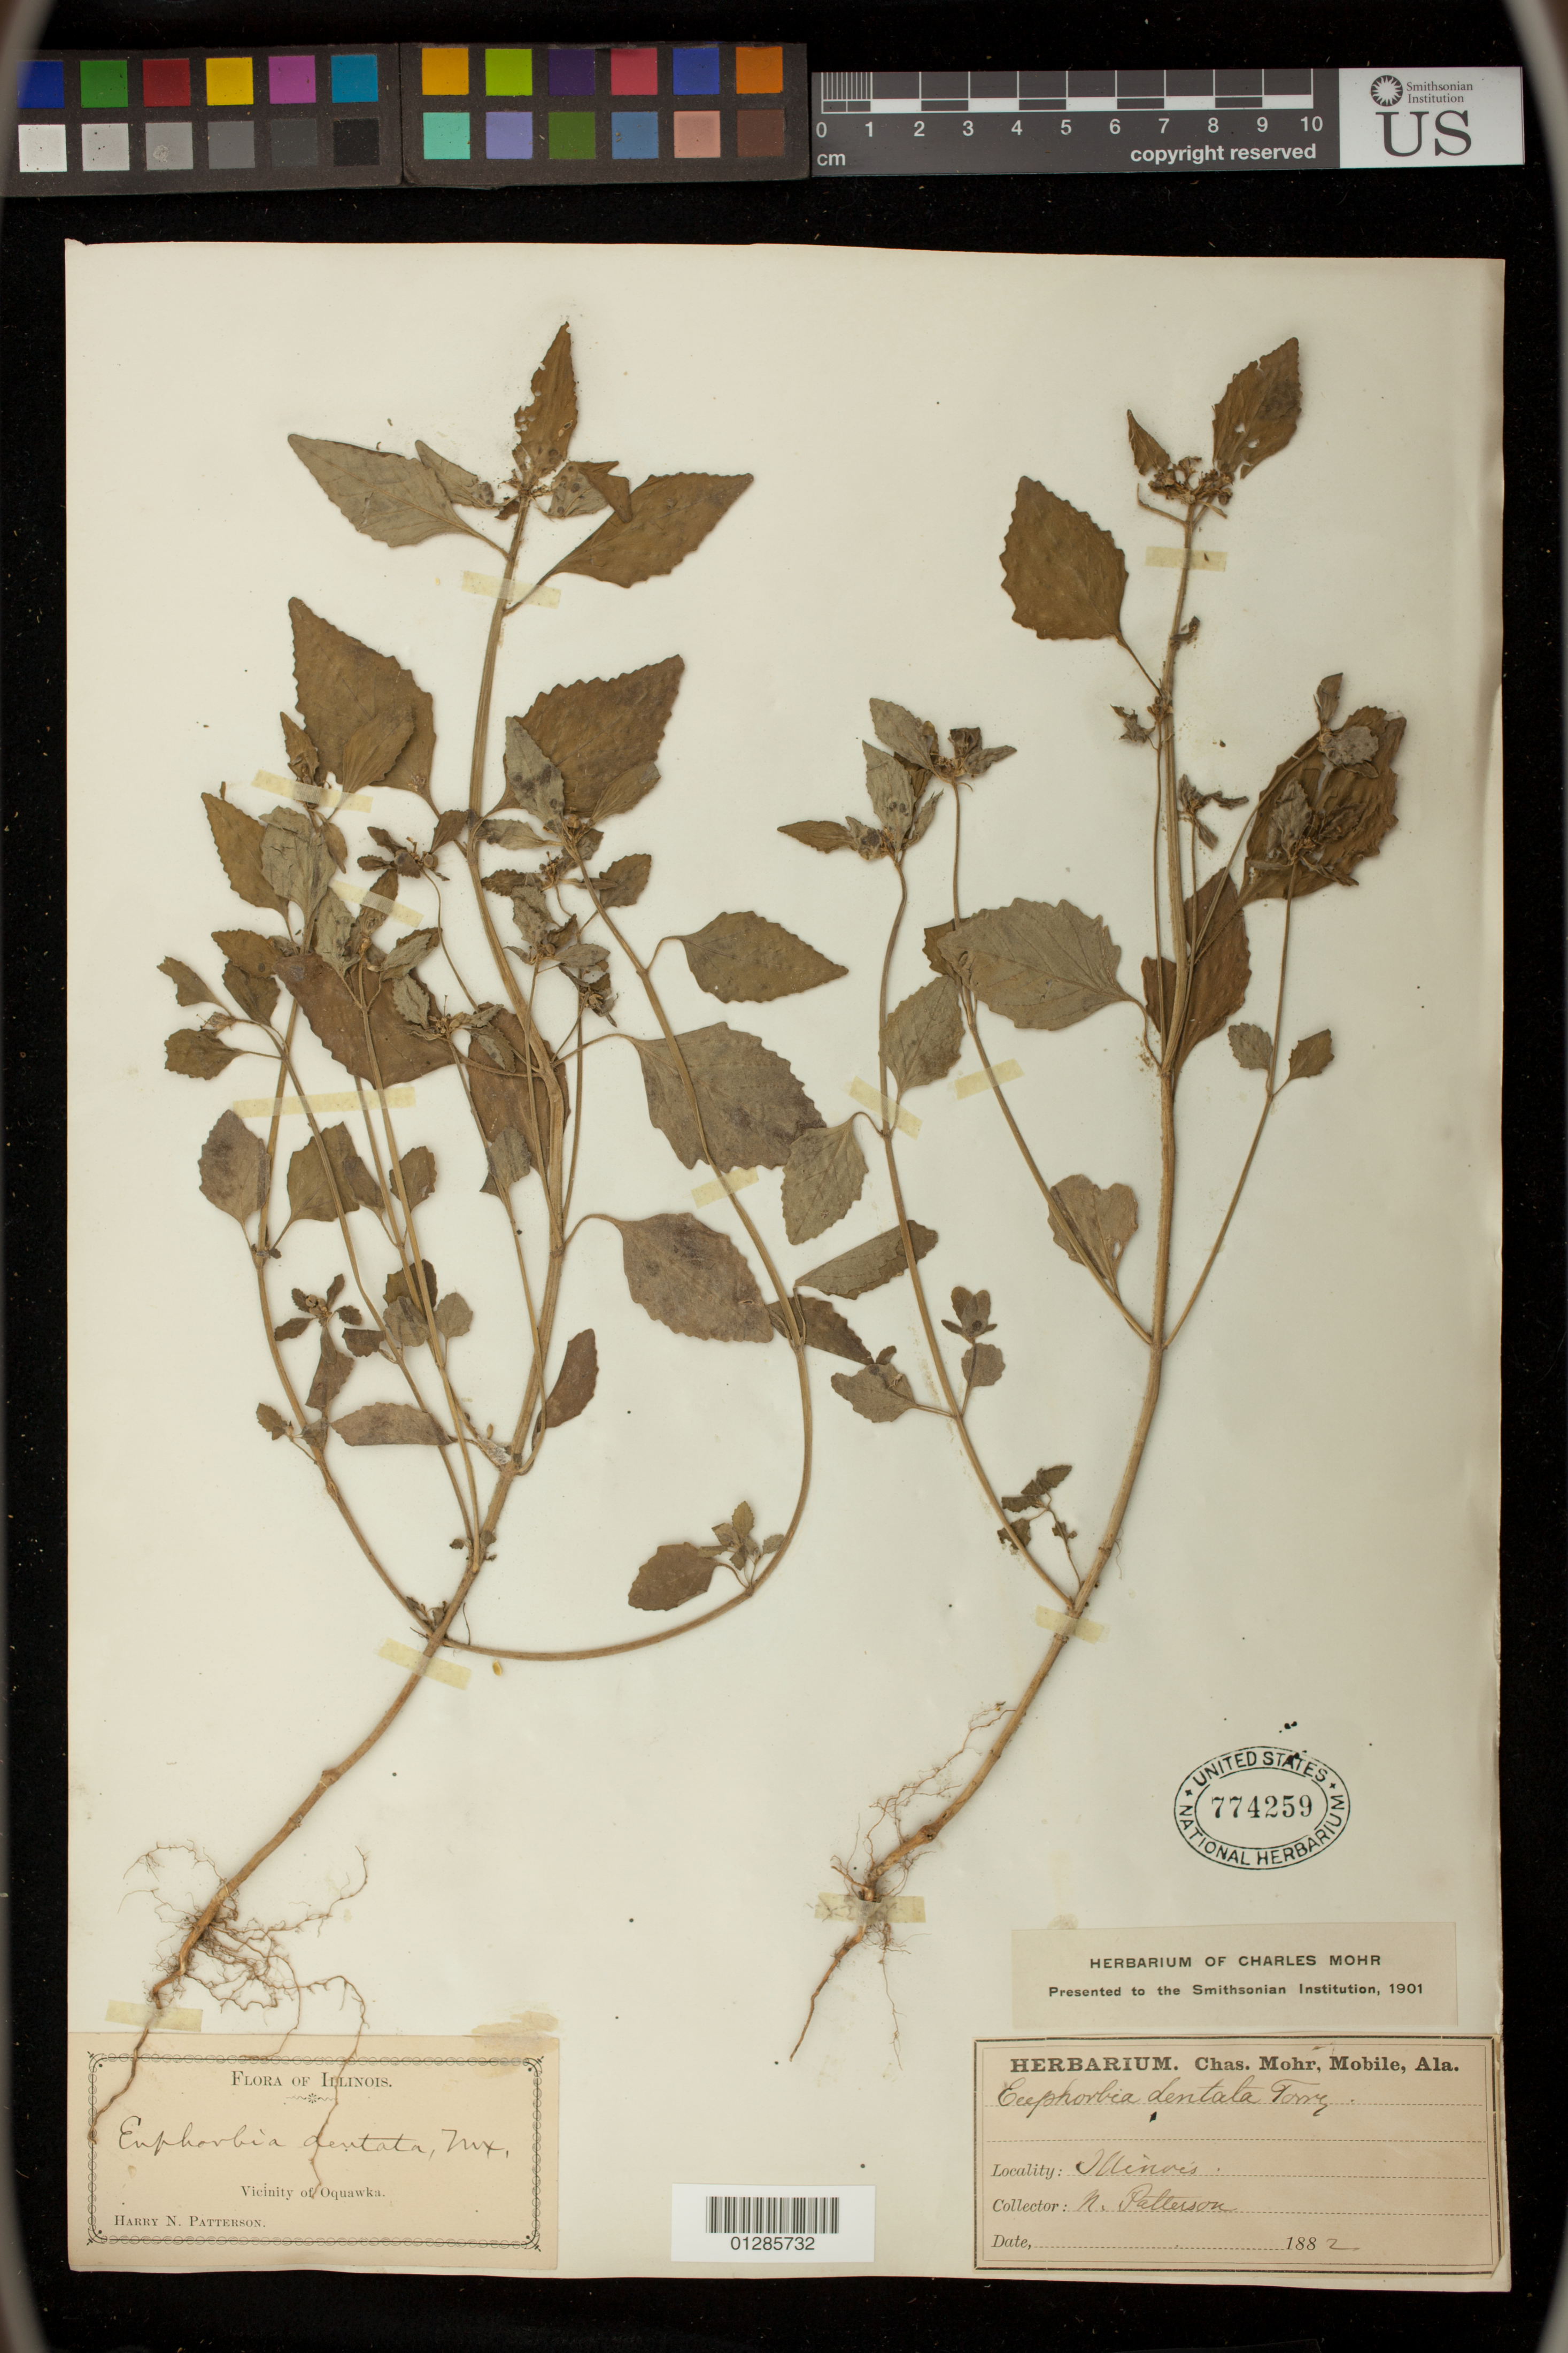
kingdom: Plantae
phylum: Tracheophyta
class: Magnoliopsida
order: Malpighiales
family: Euphorbiaceae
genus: Euphorbia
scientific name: Euphorbia dentata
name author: Michx.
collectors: H. N. Patterson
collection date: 1882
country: United States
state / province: Illinois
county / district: Henderson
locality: Vicinity of Oquawka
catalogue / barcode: US 774259